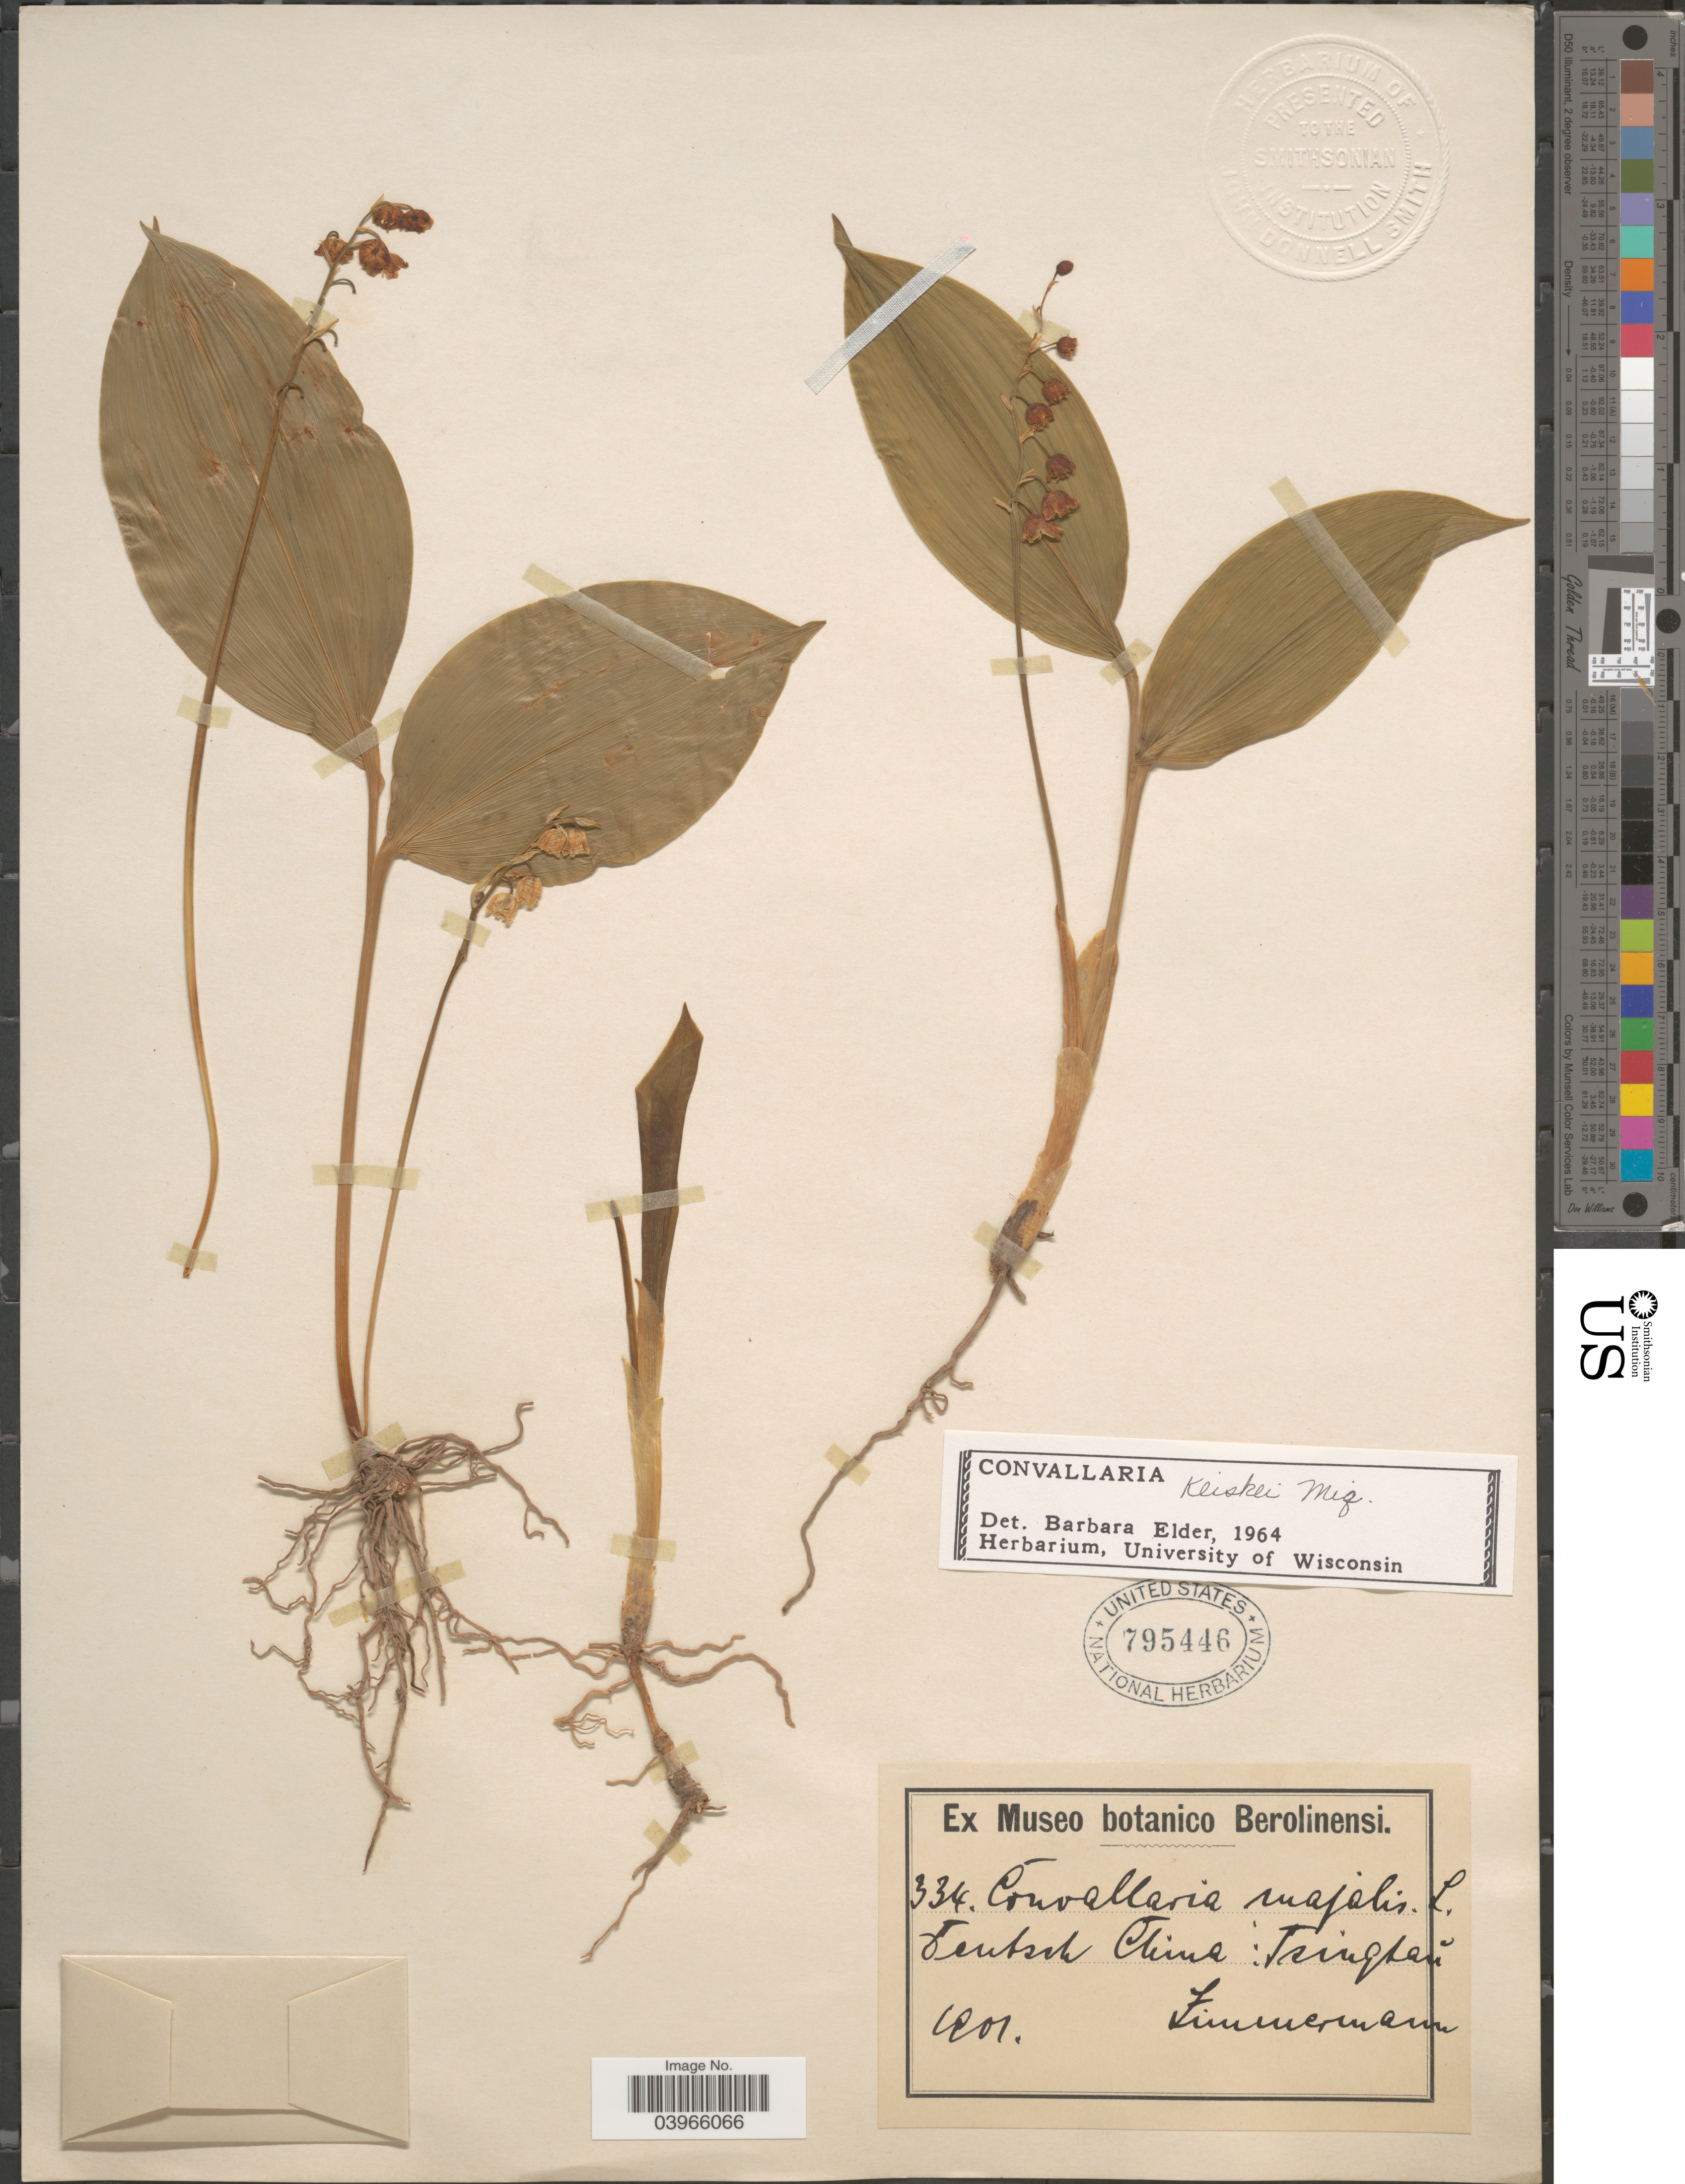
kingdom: Plantae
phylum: Tracheophyta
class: Liliopsida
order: Asparagales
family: Asparagaceae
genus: Convallaria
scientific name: Convallaria keiskei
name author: Miq.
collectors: -. Zimmermann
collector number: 334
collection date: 1901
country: China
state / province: Shandong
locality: Deutsch China: Tsingtau.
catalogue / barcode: US 795446